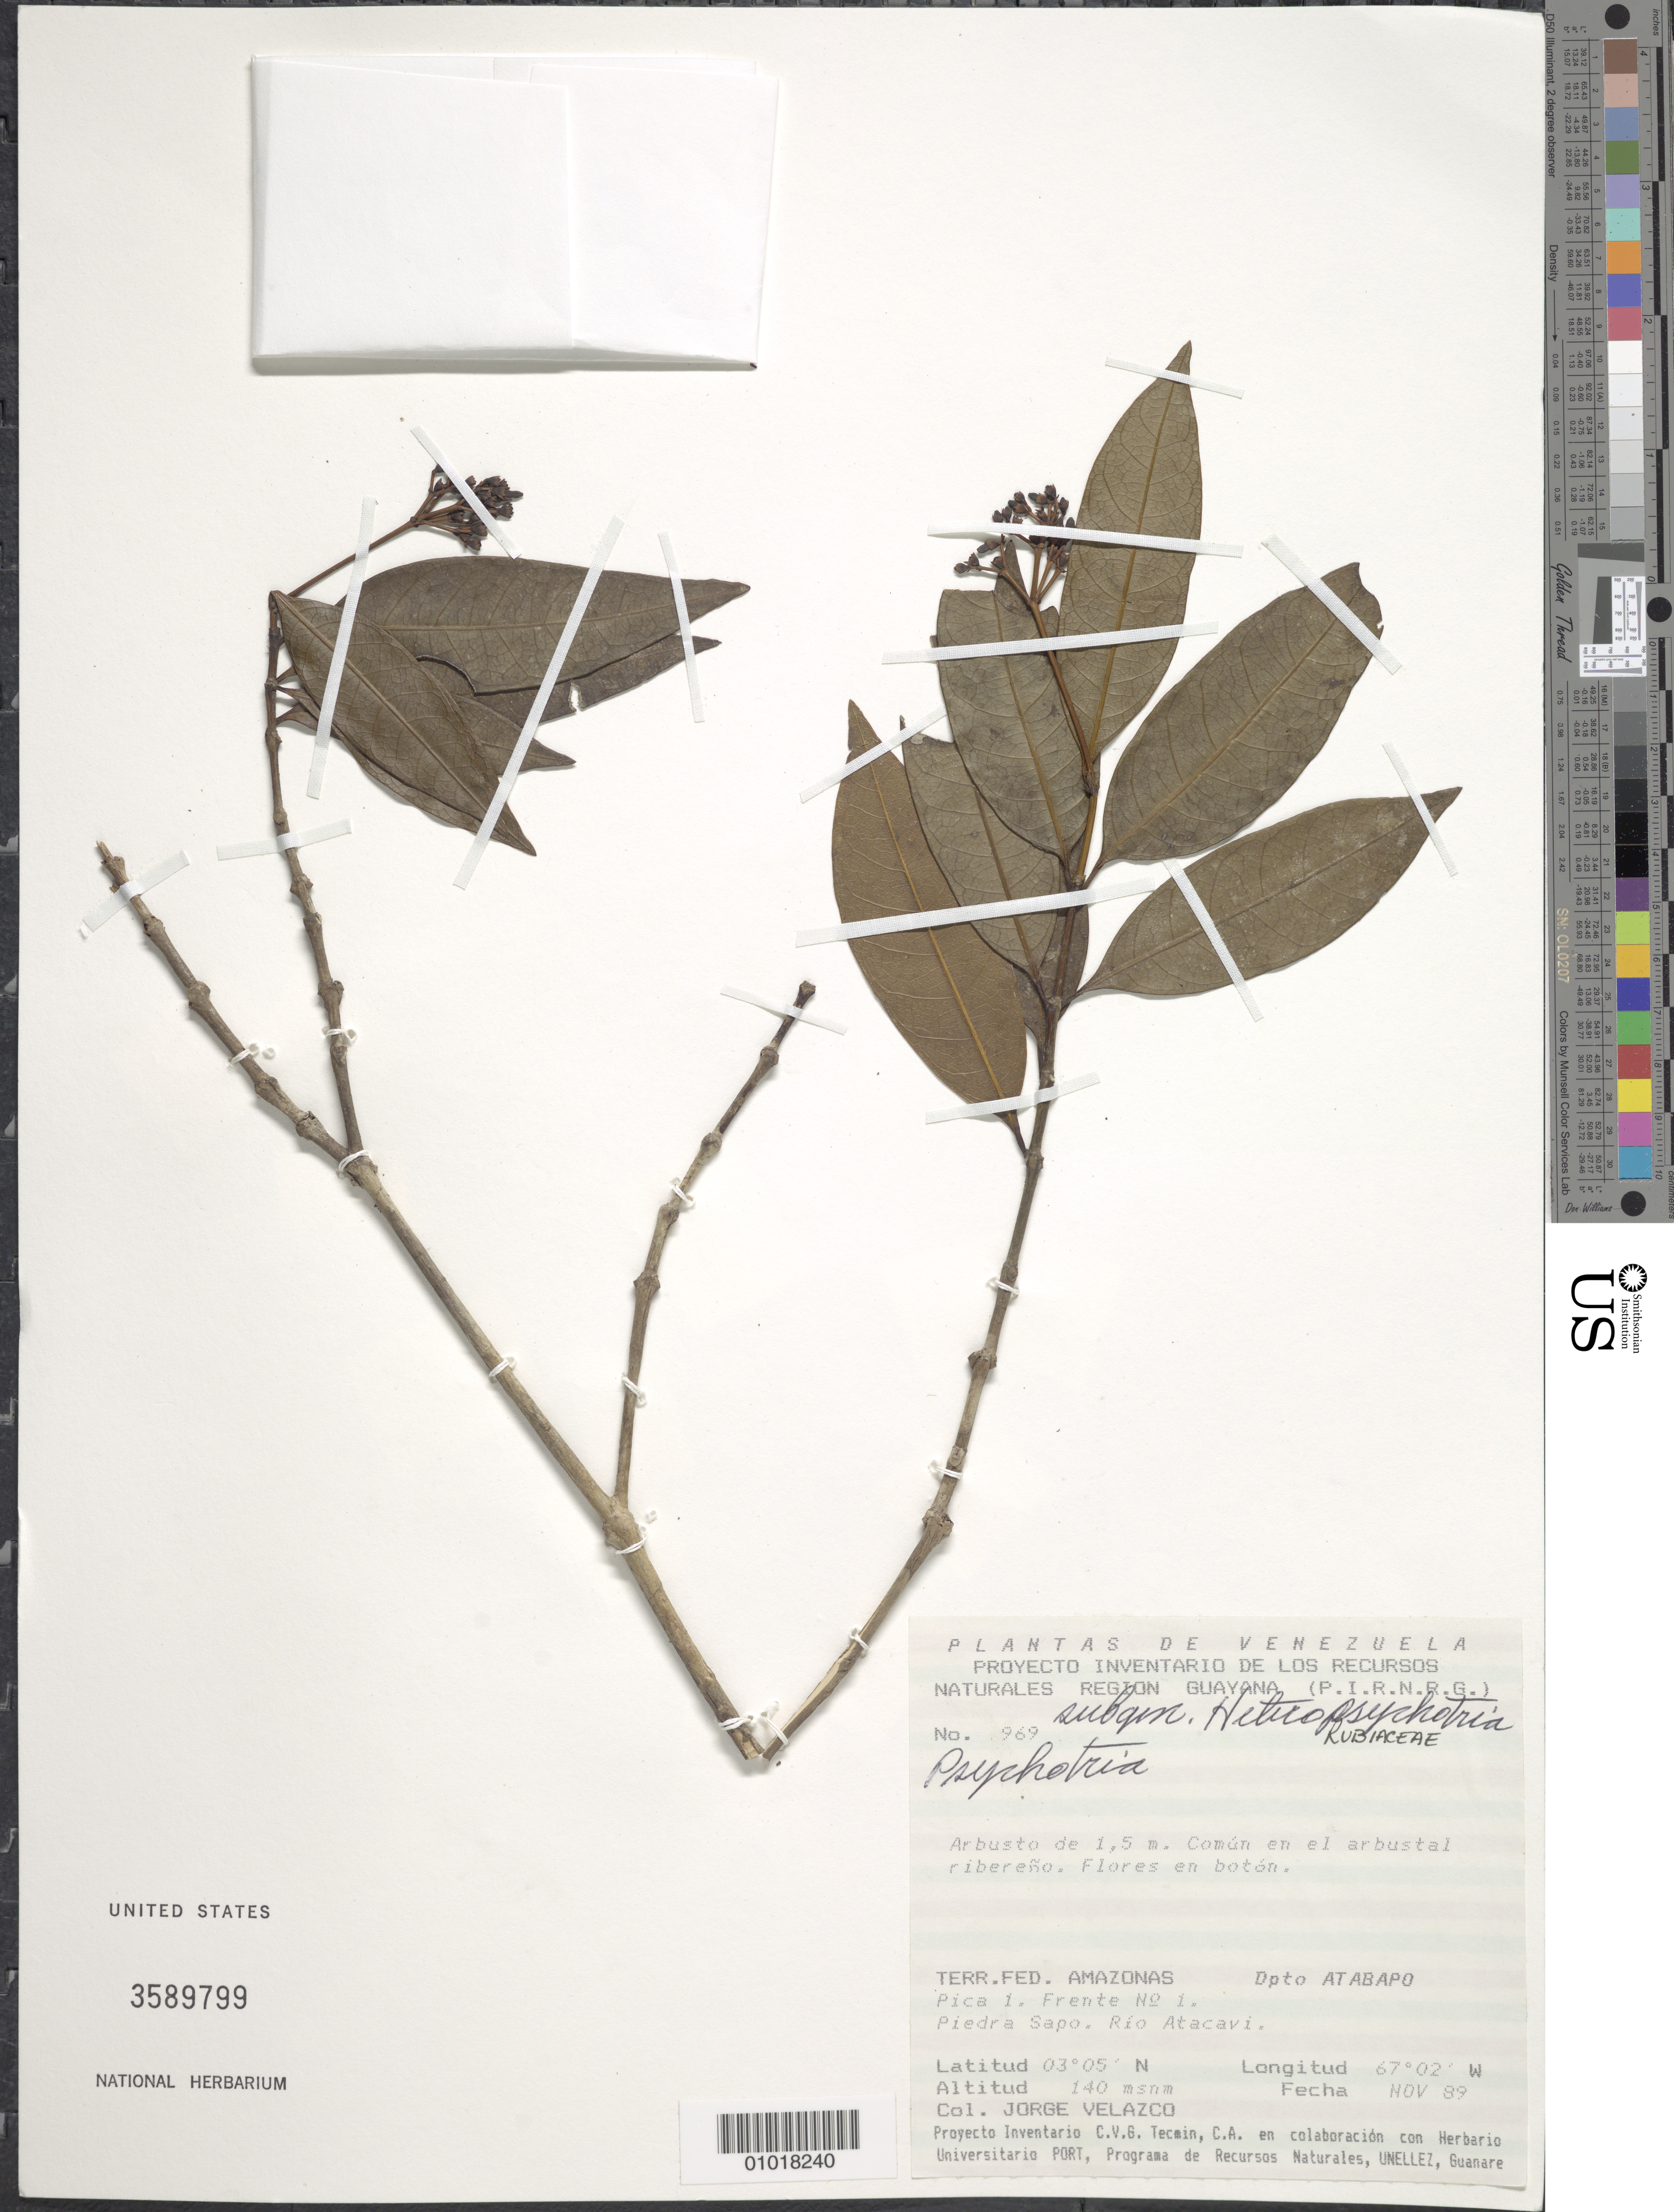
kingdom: Plantae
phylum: Tracheophyta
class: Magnoliopsida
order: Gentianales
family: Rubiaceae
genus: Psychotria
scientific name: Psychotria sp.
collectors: J. Velazco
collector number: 969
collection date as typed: Nov-89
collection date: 1989-11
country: Venezuela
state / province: Amazonas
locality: Dpto: At Abapo. Pica 1. Frente No.1. Piedra Sapo. Rio Atacavi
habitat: Arbustal ribereno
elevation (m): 140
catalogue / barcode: US 3589799